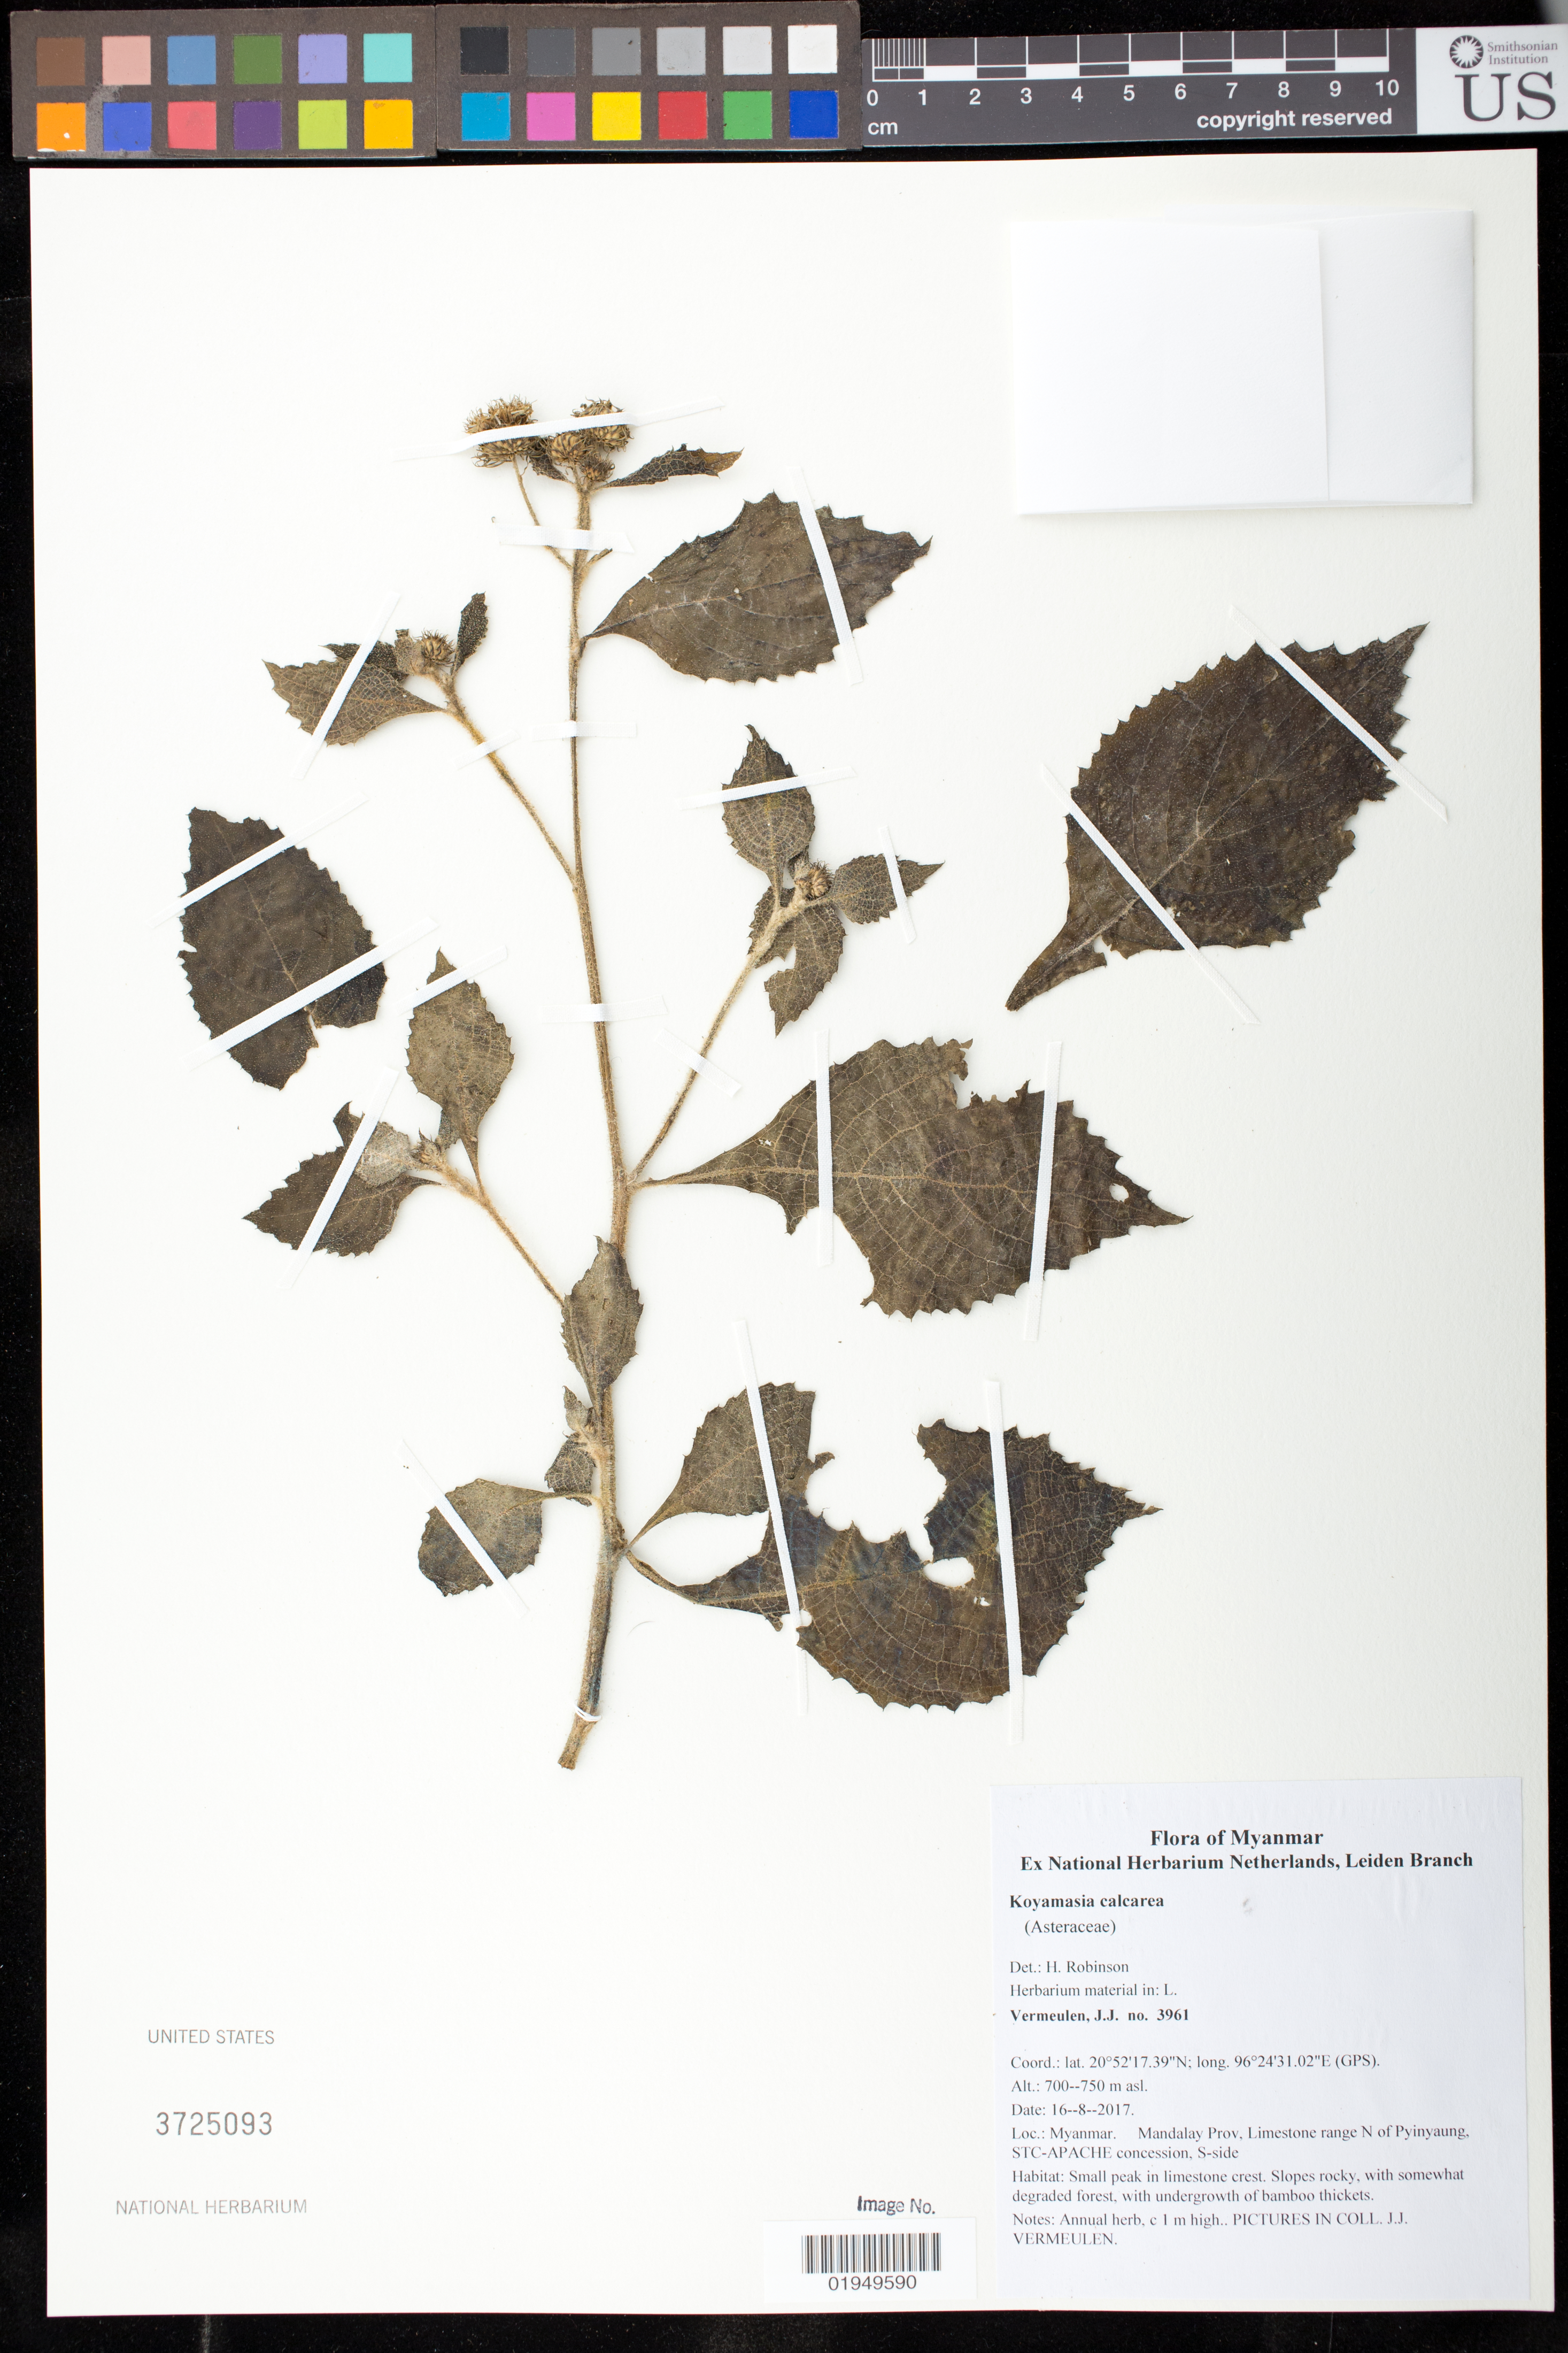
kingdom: Plantae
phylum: Tracheophyta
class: Magnoliopsida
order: Asterales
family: Asteraceae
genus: Koyamasia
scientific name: Koyamasia calcarea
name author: (Kitam.) H. Rob.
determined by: Robinson, H.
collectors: J. Vermeulen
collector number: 3961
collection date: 2017-08-16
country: Myanmar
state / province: Mandalay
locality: Limestone range N of Pyinyaung, STC-APACHE concession, S-side.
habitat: Small peak in limestone crest. Slopes rocky, with somewhat degraded forest, with undergrowth of bamboo thickets.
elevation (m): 700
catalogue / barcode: US 3725093